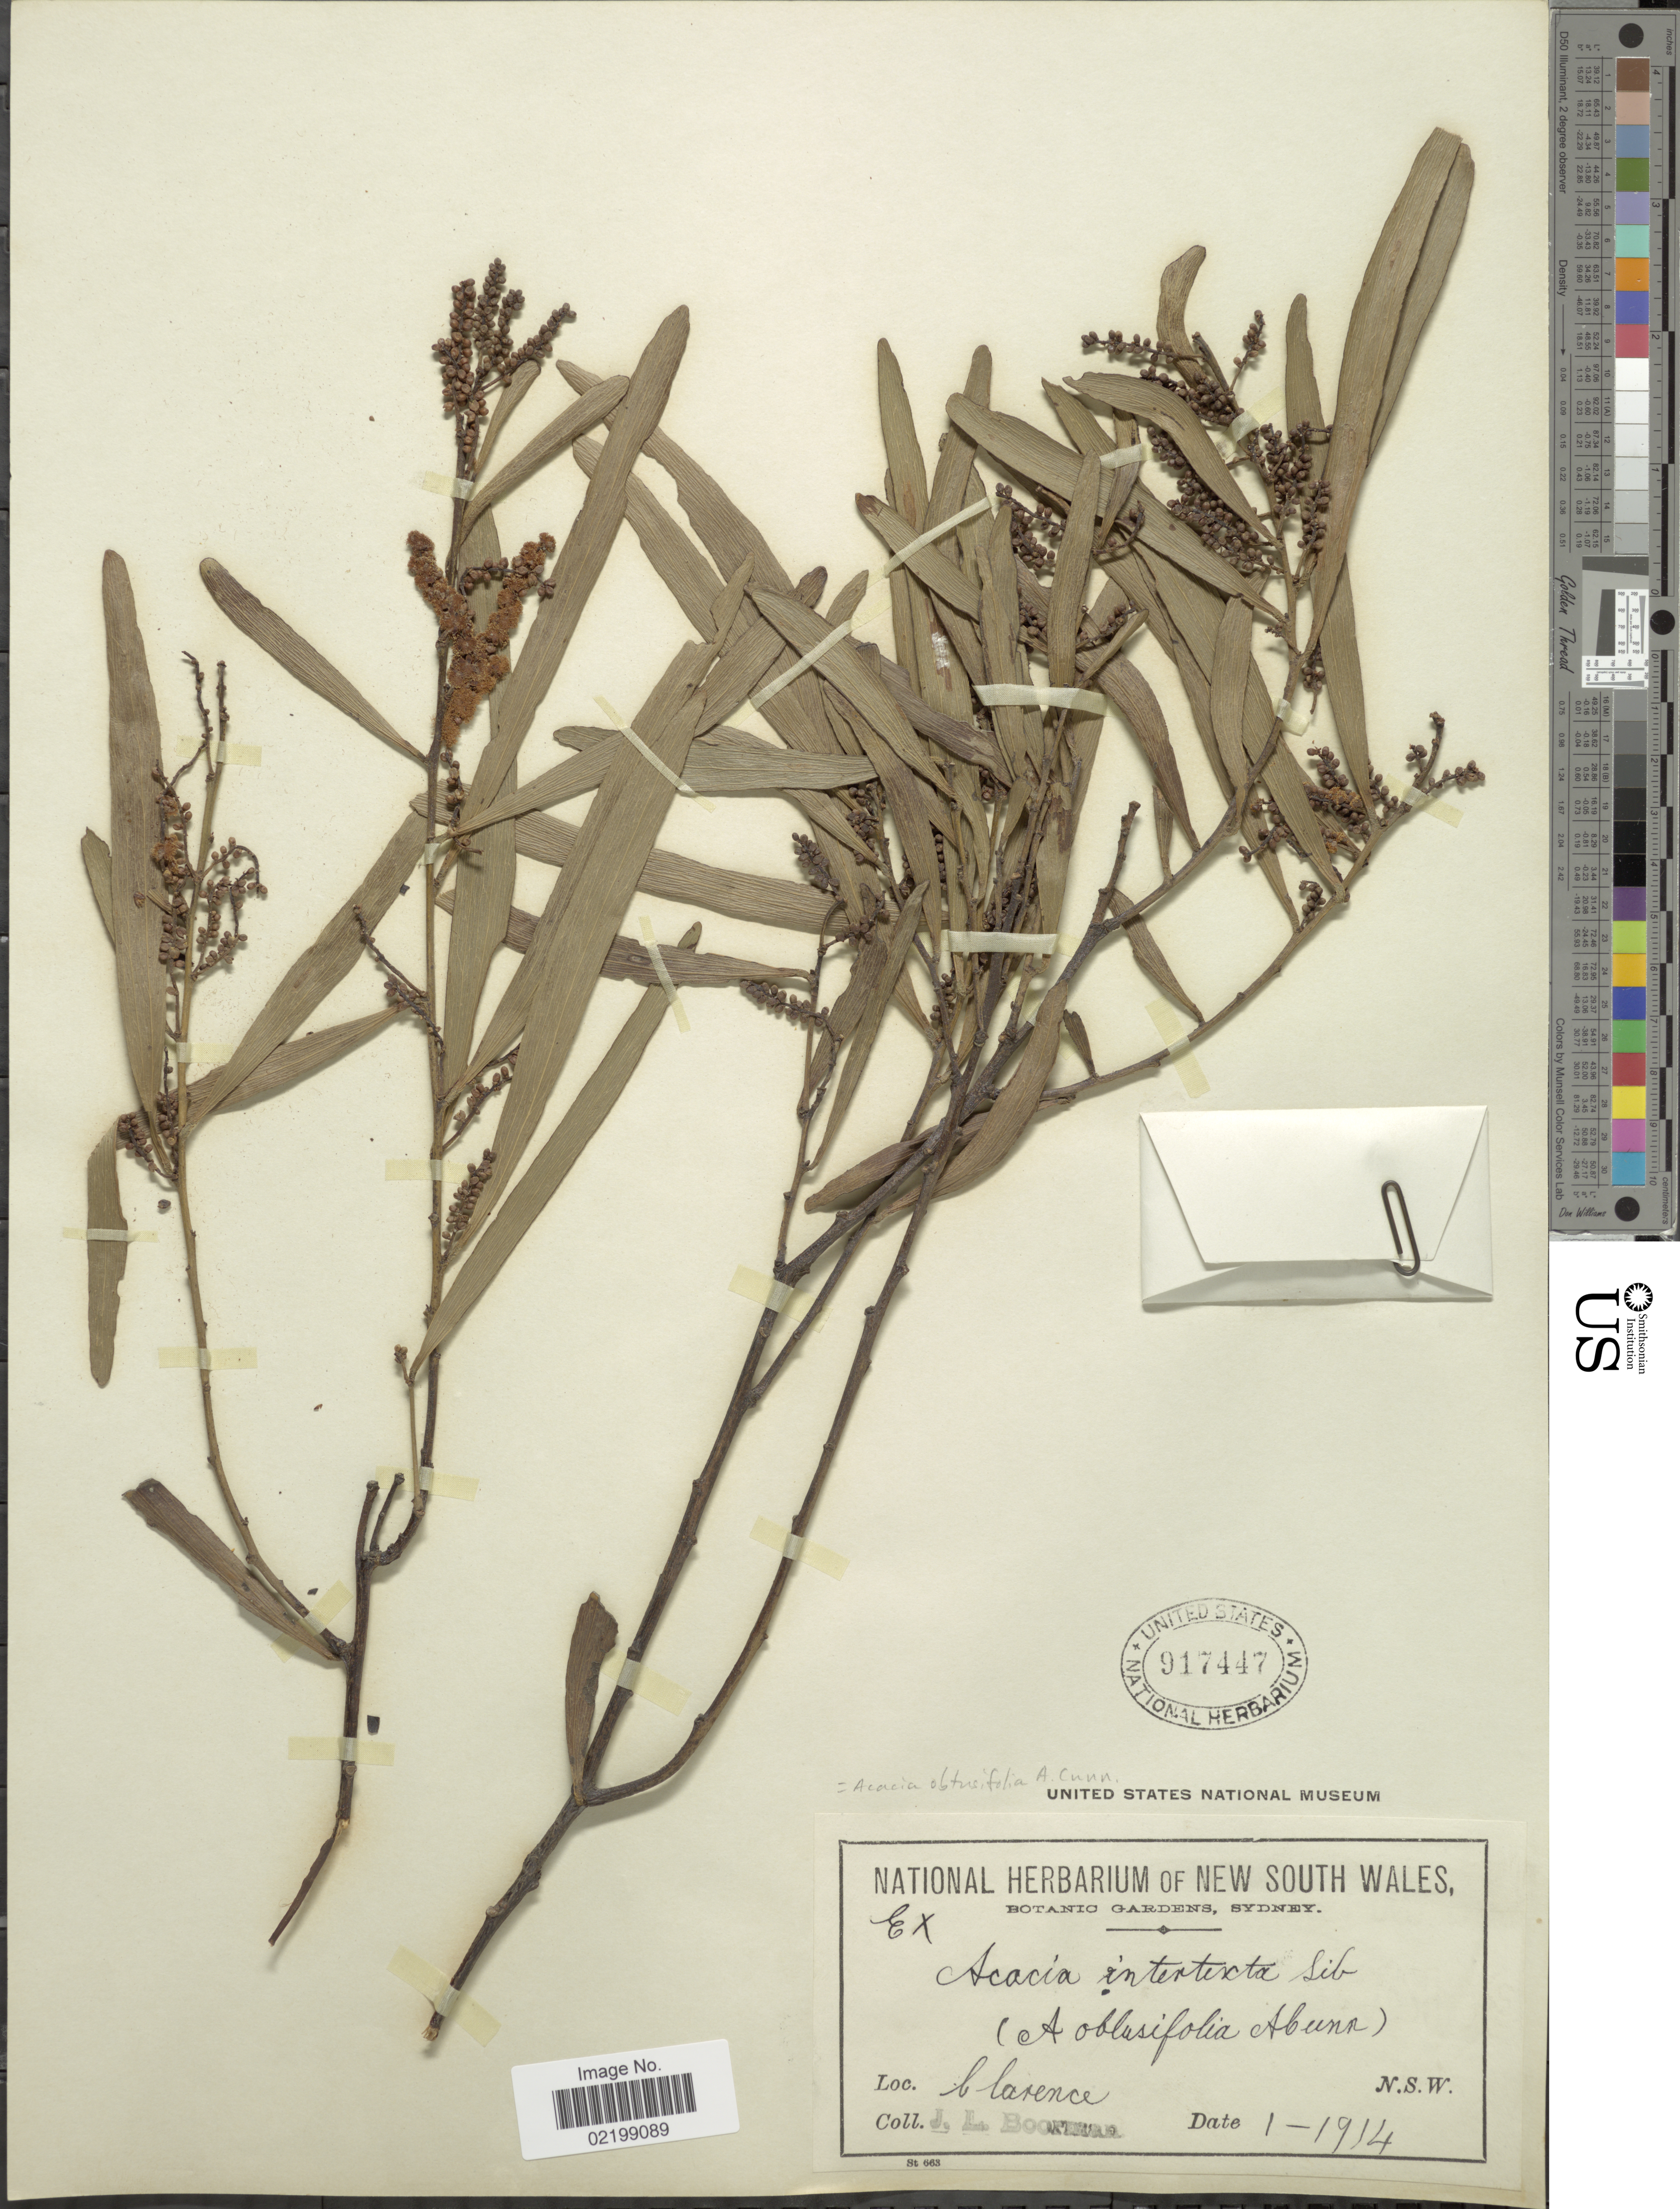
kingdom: Plantae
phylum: Tracheophyta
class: Magnoliopsida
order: Fabales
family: Fabaceae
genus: Acacia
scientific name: Acacia obtusifolia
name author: A. Cunn.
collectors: J. Boorman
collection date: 1914-01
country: Australia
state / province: New South Wales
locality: Clarence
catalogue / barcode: US 917447